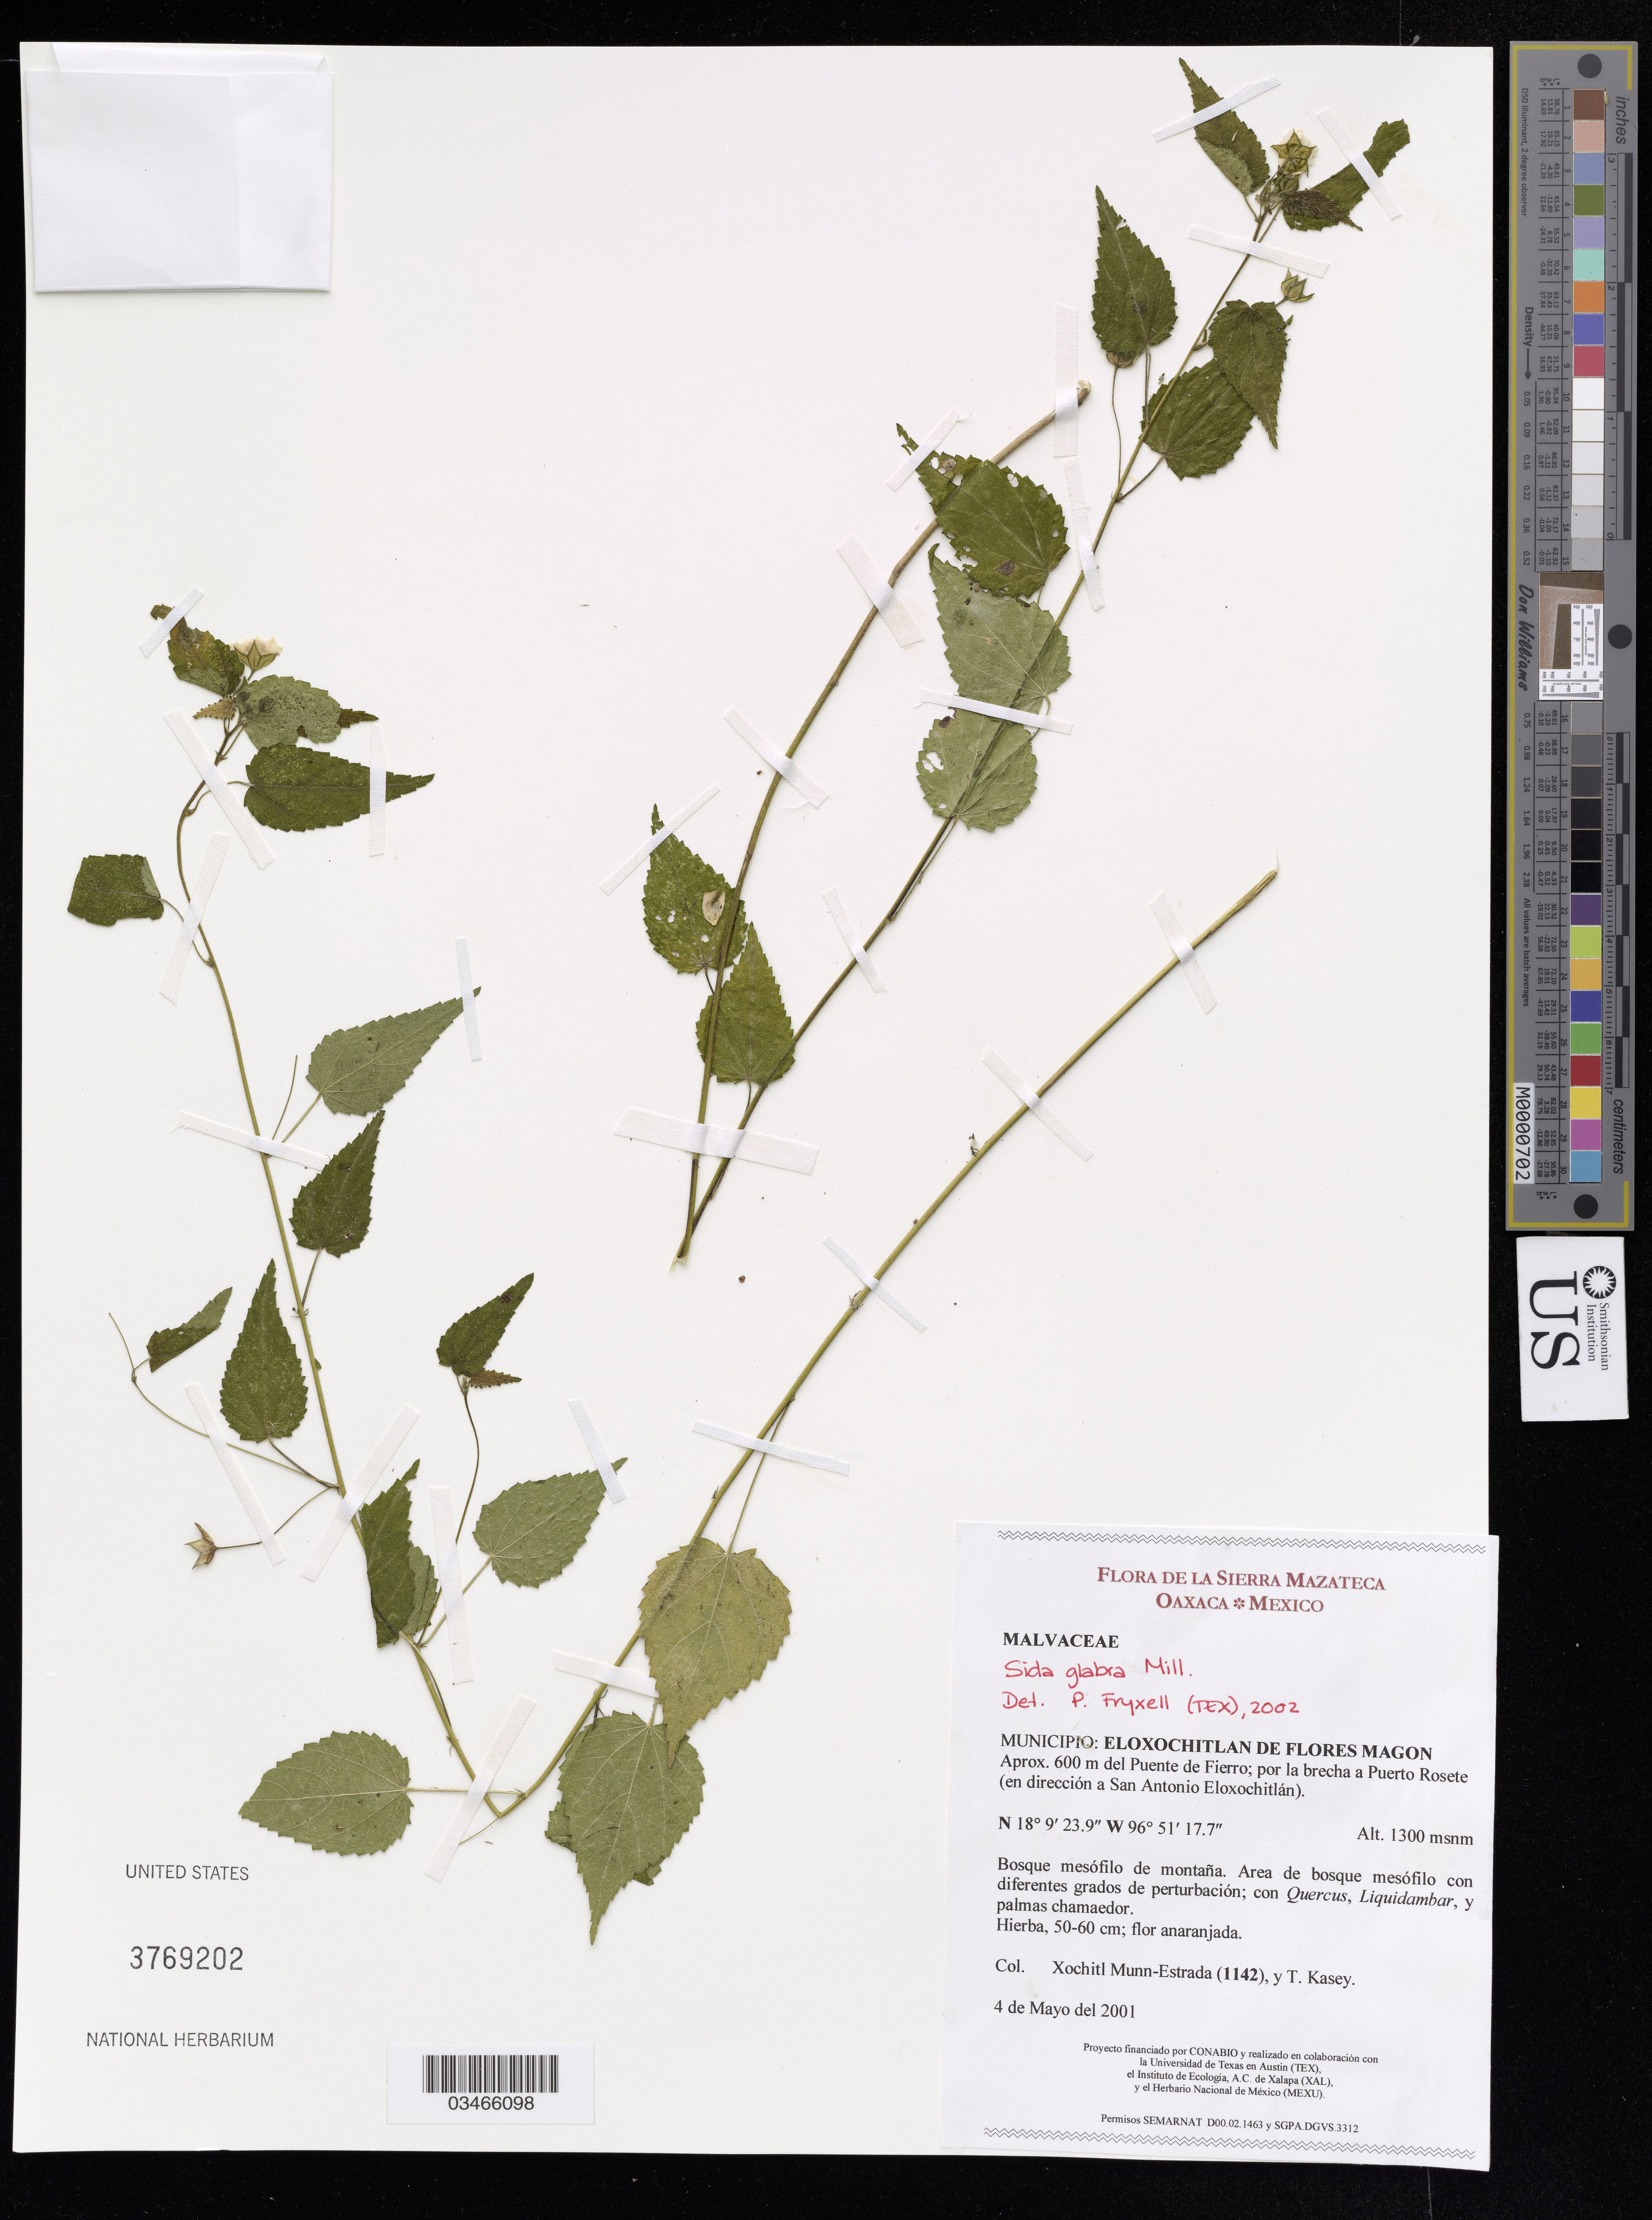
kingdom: Plantae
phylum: Tracheophyta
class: Magnoliopsida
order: Malvales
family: Malvaceae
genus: Sida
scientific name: Sida glabra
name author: Mill.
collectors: X. Munn-Estrada & T. Kasey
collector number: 1142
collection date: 2001-05-04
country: Mexico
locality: Oaxaca, Mexicao. Municipio: Eloxochitlan de flores Magon, del Puente de Fierro; por la brecha a Puerto Rosete (en direction a San Antonio Eloxochitlán).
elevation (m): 1300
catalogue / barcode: US 3769202